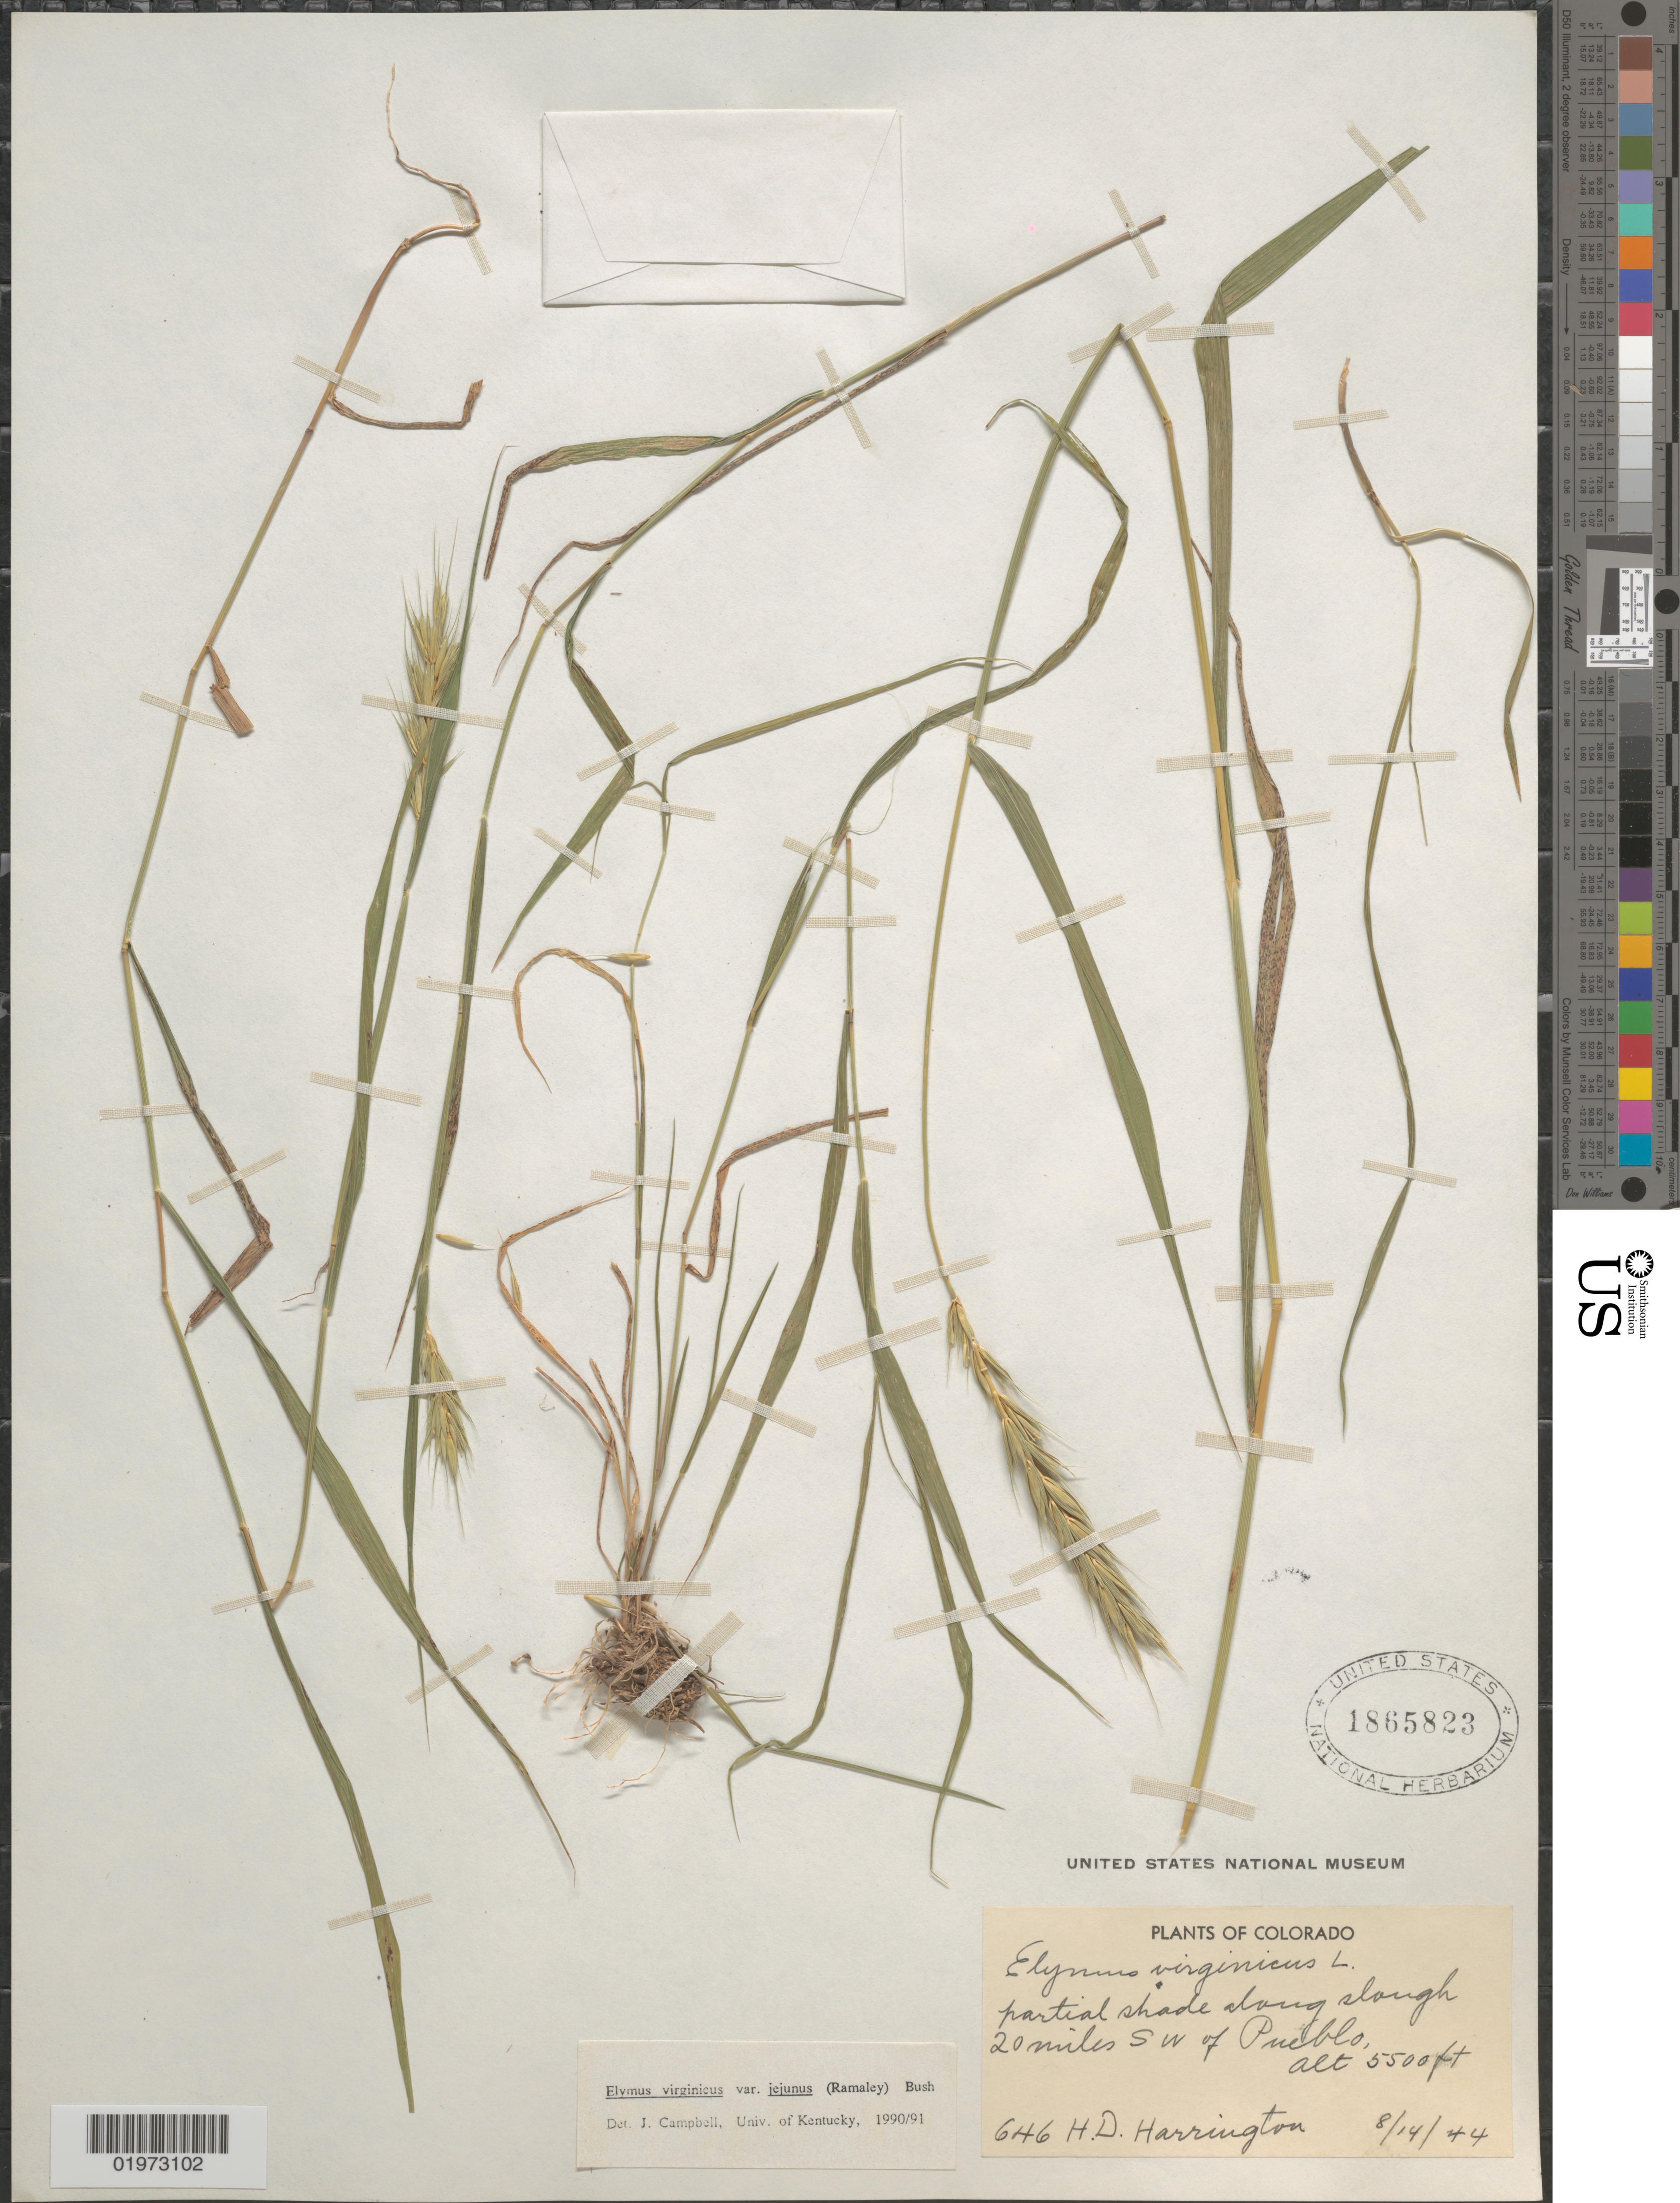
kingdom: Plantae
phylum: Tracheophyta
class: Liliopsida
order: Poales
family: Poaceae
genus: Elymus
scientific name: Elymus virginicus var. virginicus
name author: L.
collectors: H. Harrington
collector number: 646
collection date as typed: Transcribed d/m/y: 14/8/44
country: United States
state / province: Colorado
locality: Partial shade along slough 20 miles S W of Pueblo.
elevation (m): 1676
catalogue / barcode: US 1865823